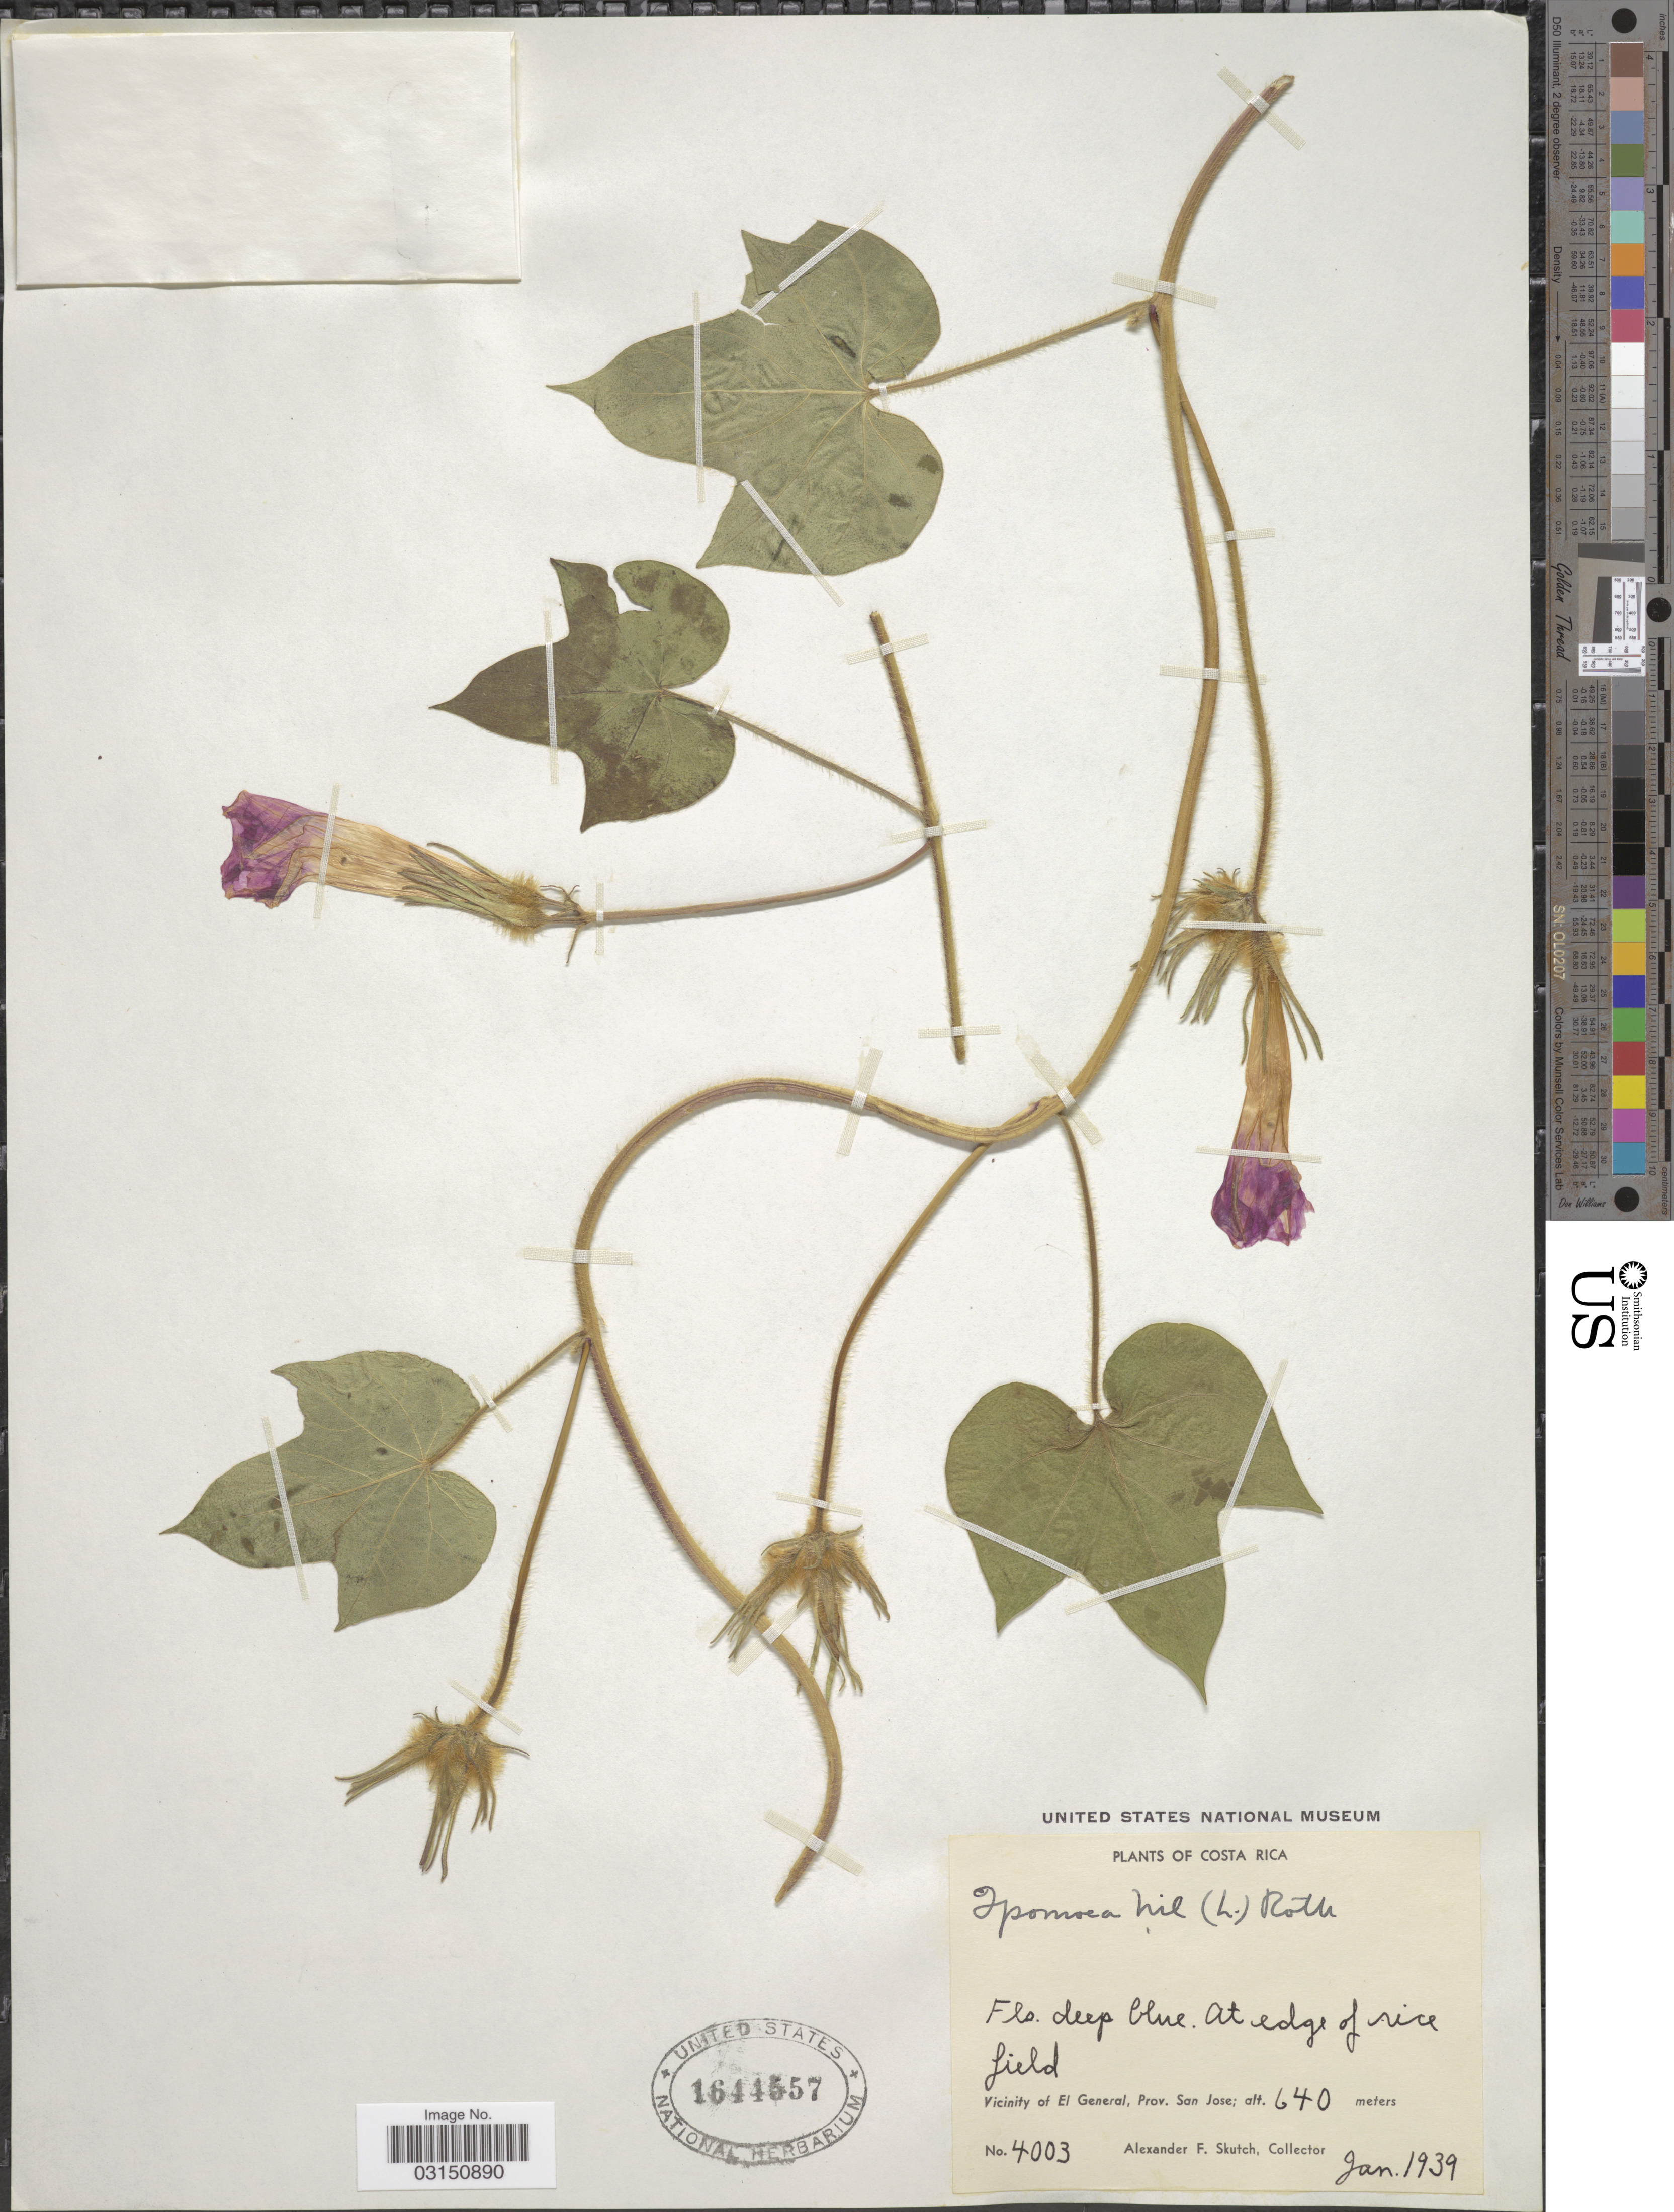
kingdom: Plantae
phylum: Tracheophyta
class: Magnoliopsida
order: Solanales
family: Convolvulaceae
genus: Ipomoea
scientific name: Ipomoea nil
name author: (L.) Roth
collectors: A. F. Skutch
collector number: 4003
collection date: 1939-01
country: Costa Rica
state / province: San José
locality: Vicinity of El General.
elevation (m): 640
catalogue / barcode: US 1644557